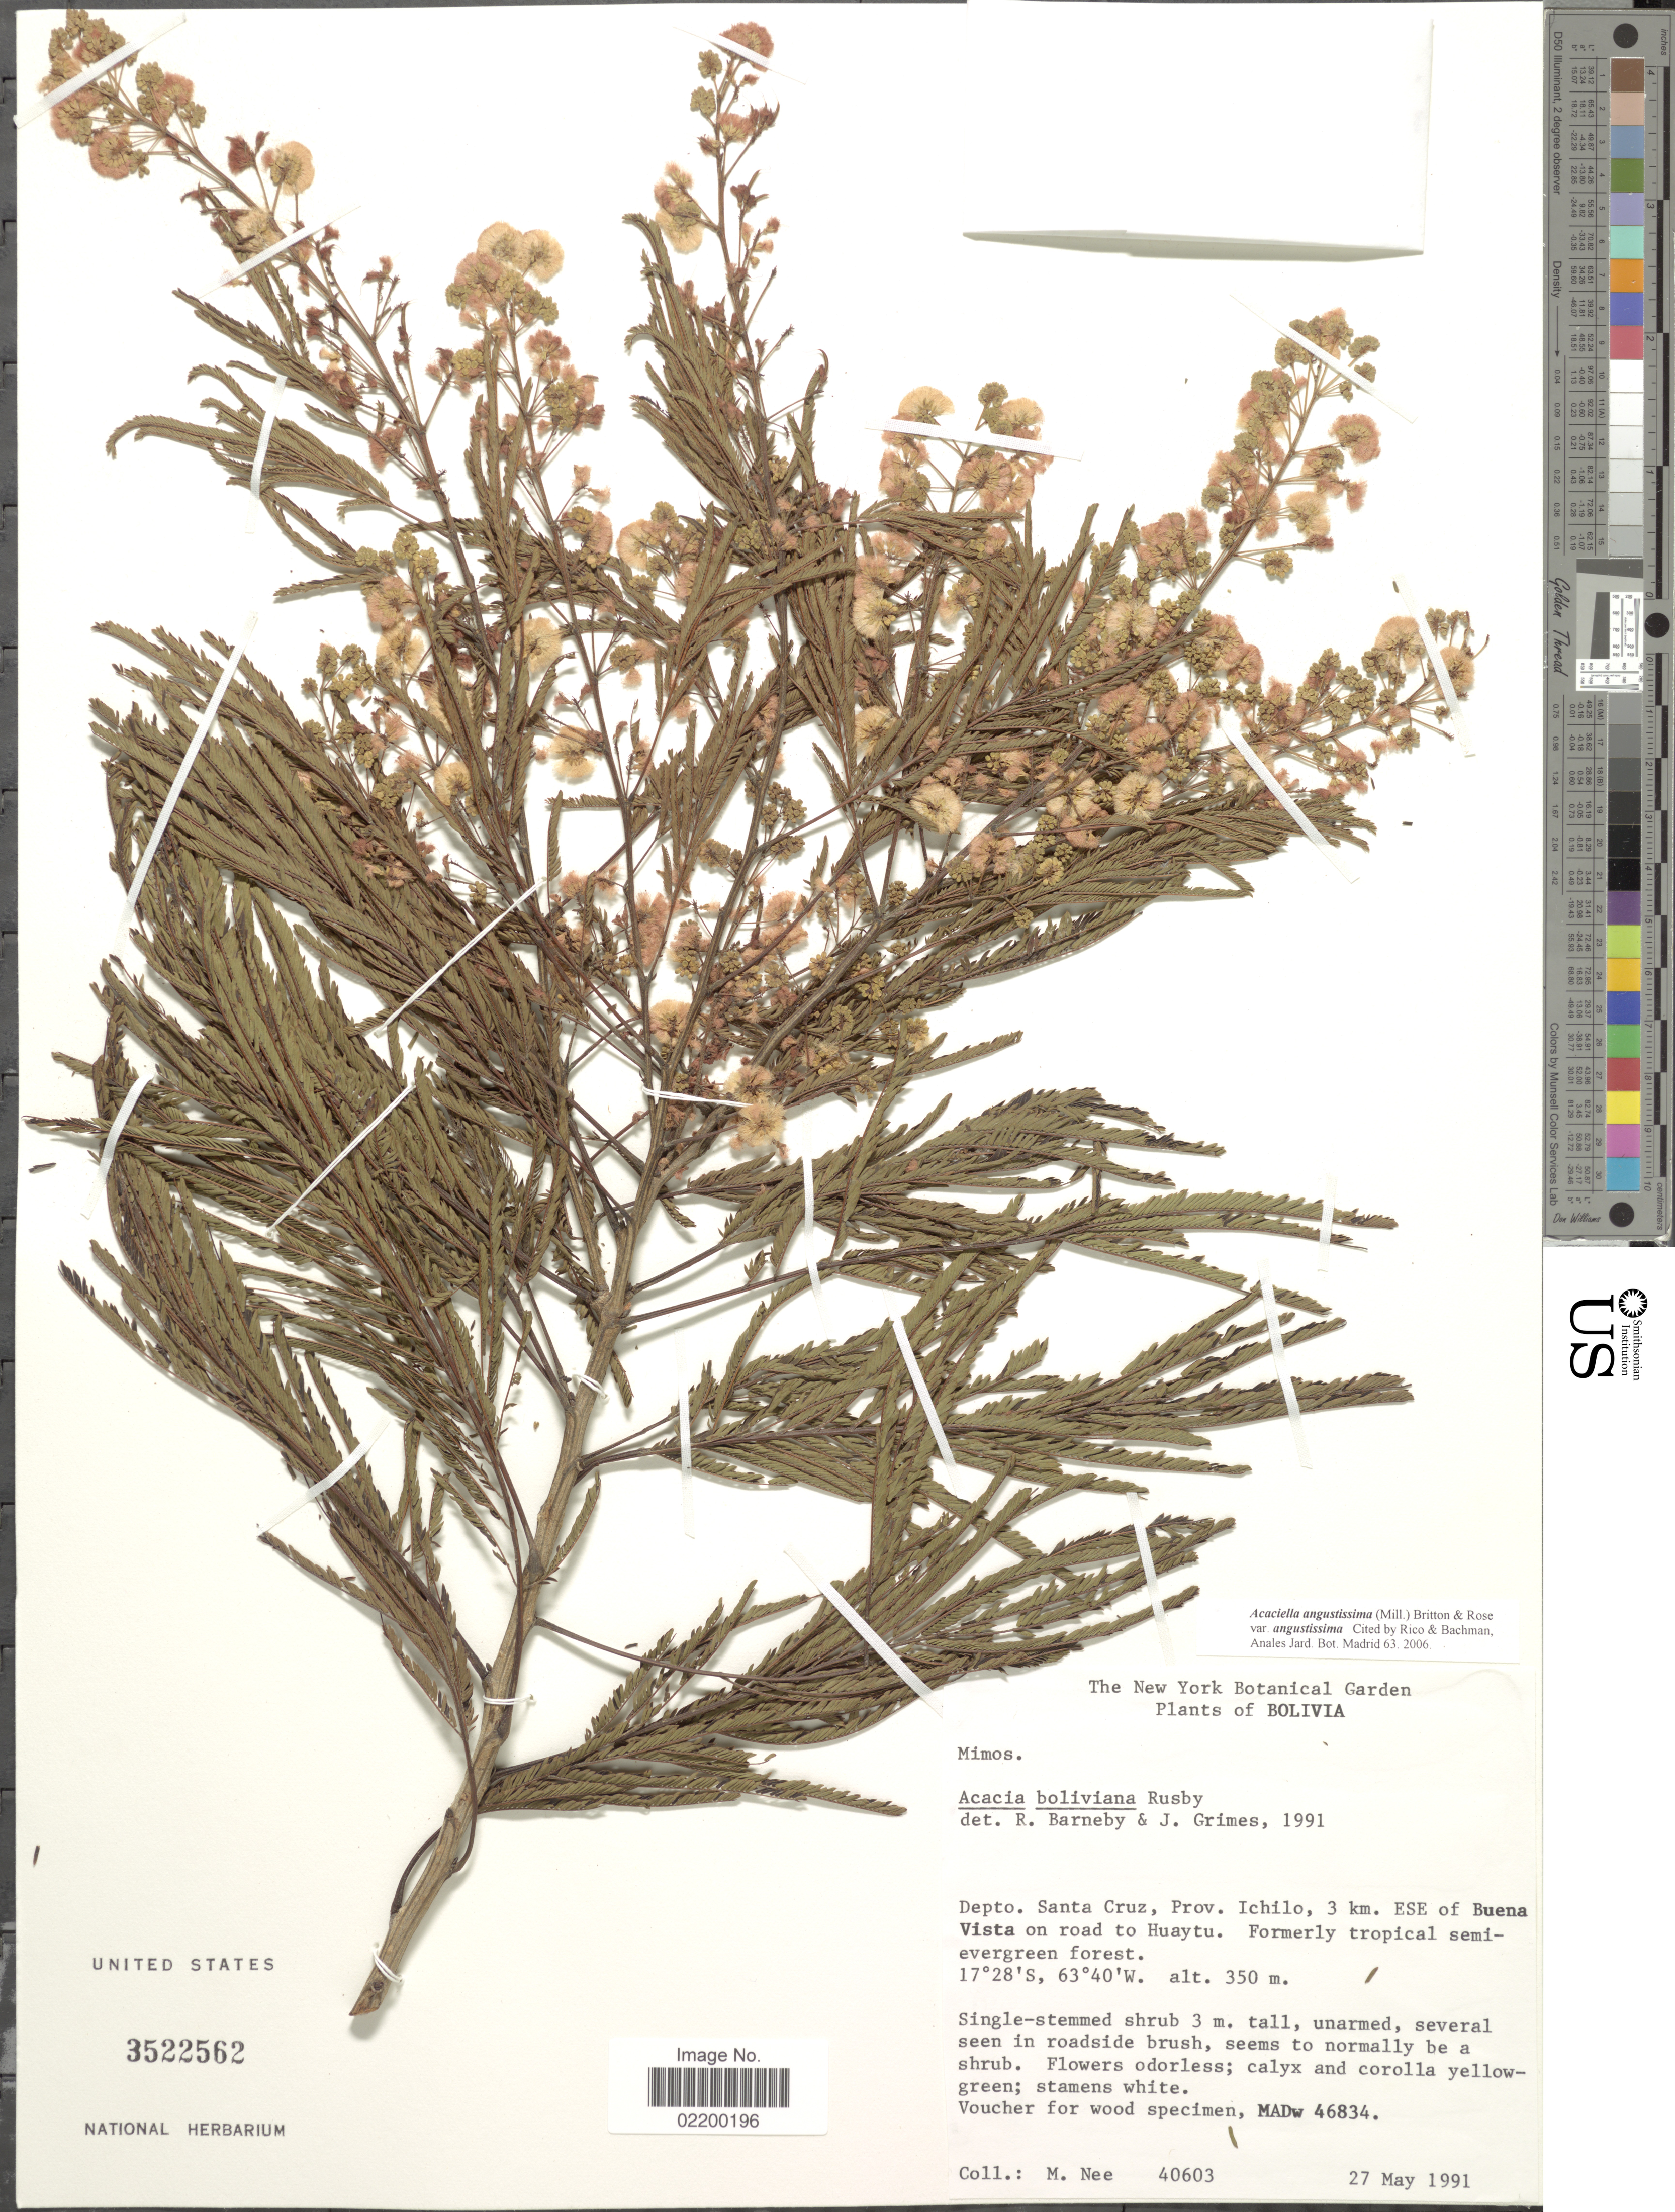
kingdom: Plantae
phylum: Tracheophyta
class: Magnoliopsida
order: Fabales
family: Fabaceae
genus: Acaciella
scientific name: Acaciella angustissima var. angustissima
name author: (Mill.) Britton & Rose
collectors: M. Nee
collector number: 40603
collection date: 1991-05-27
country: Bolivia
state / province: Santa Cruz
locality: Depto. Santa Cruz, Prov. Ichilo, 3 km. ESE of Buena Vista on road to Huaytu.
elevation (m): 350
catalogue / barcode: US 3522562